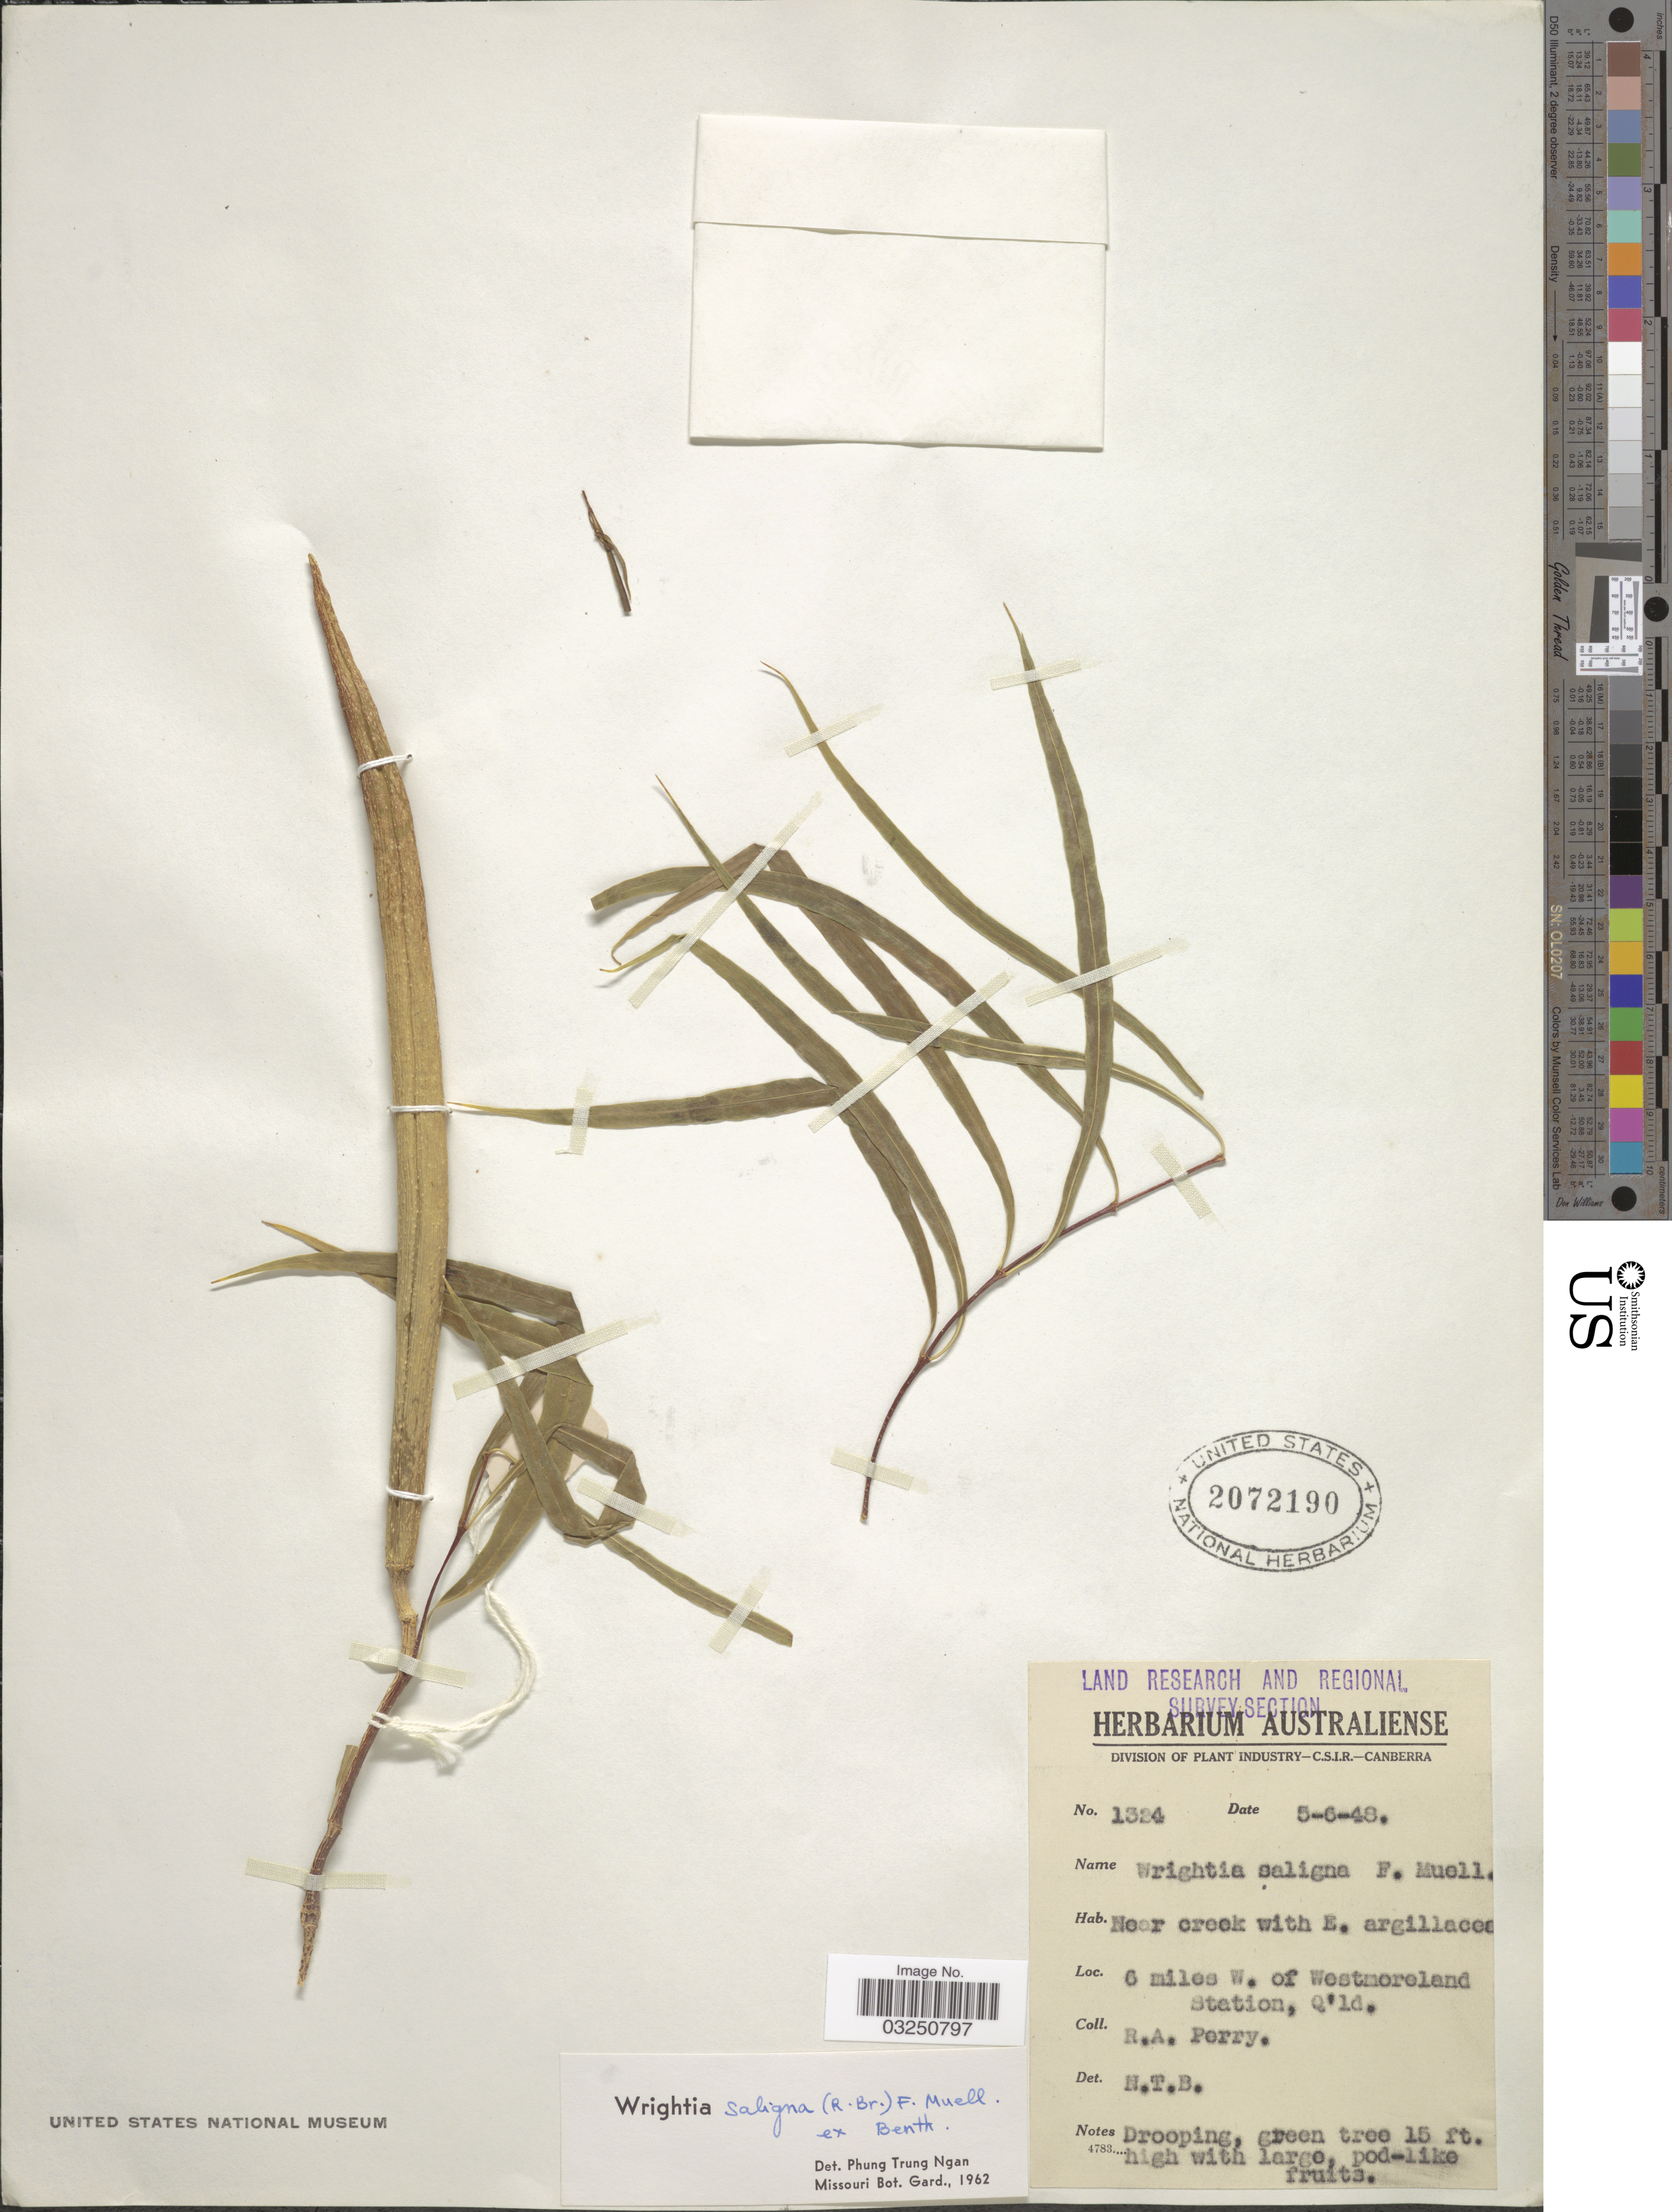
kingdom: Plantae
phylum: Tracheophyta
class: Magnoliopsida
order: Gentianales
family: Apocynaceae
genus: Wrightia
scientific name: Wrightia saligna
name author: (R. Br.) F. Muell. ex Benth.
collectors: Perry, R. A.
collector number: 1324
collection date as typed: Transcribed d/m/y: 5/6/48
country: Australia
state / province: Queensland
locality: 6 miles W. of Westmoreland Station.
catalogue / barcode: US 2072190